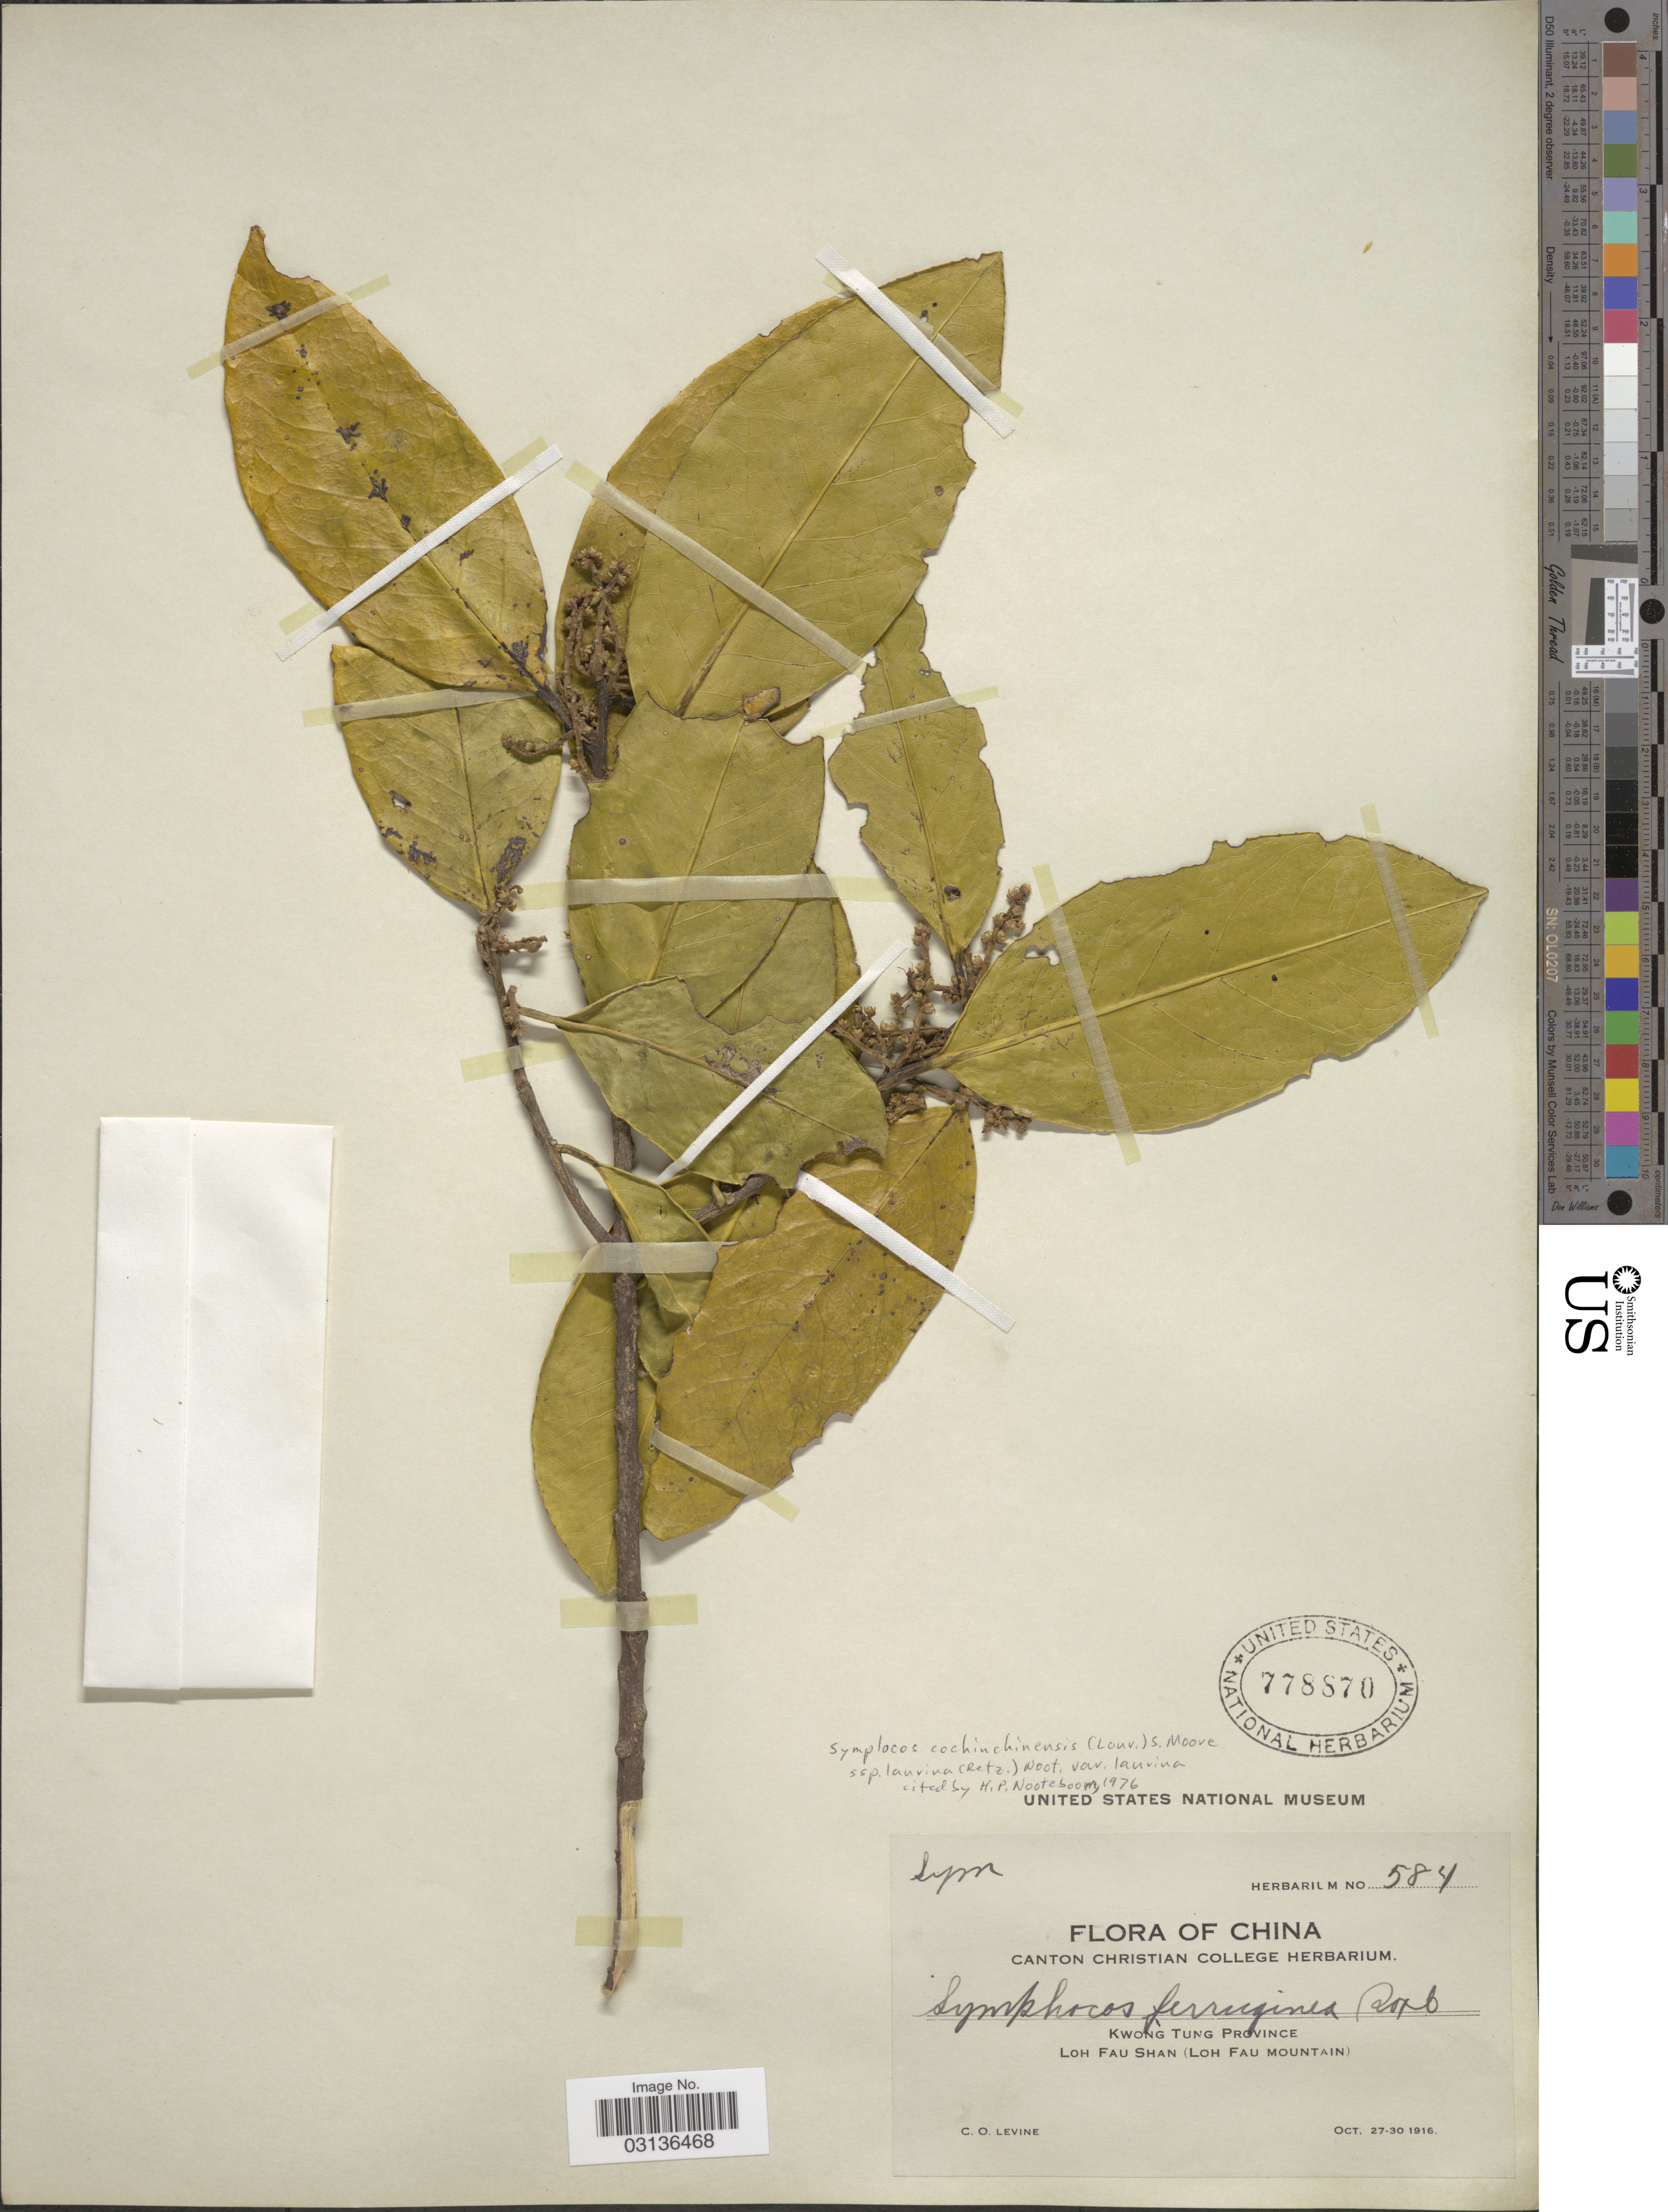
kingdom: Plantae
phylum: Tracheophyta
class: Magnoliopsida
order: Ericales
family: Symplocaceae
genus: Symplocos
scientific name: Symplocos cochinchinensis subsp. laurina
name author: (Retz.) Noot.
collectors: C. O. Levine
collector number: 584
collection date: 1916-10-27/1916-10-30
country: China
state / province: Guangdong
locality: Kwong Tung Province. Loh Fau Shan (Loh Fau Mountain).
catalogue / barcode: US 778870